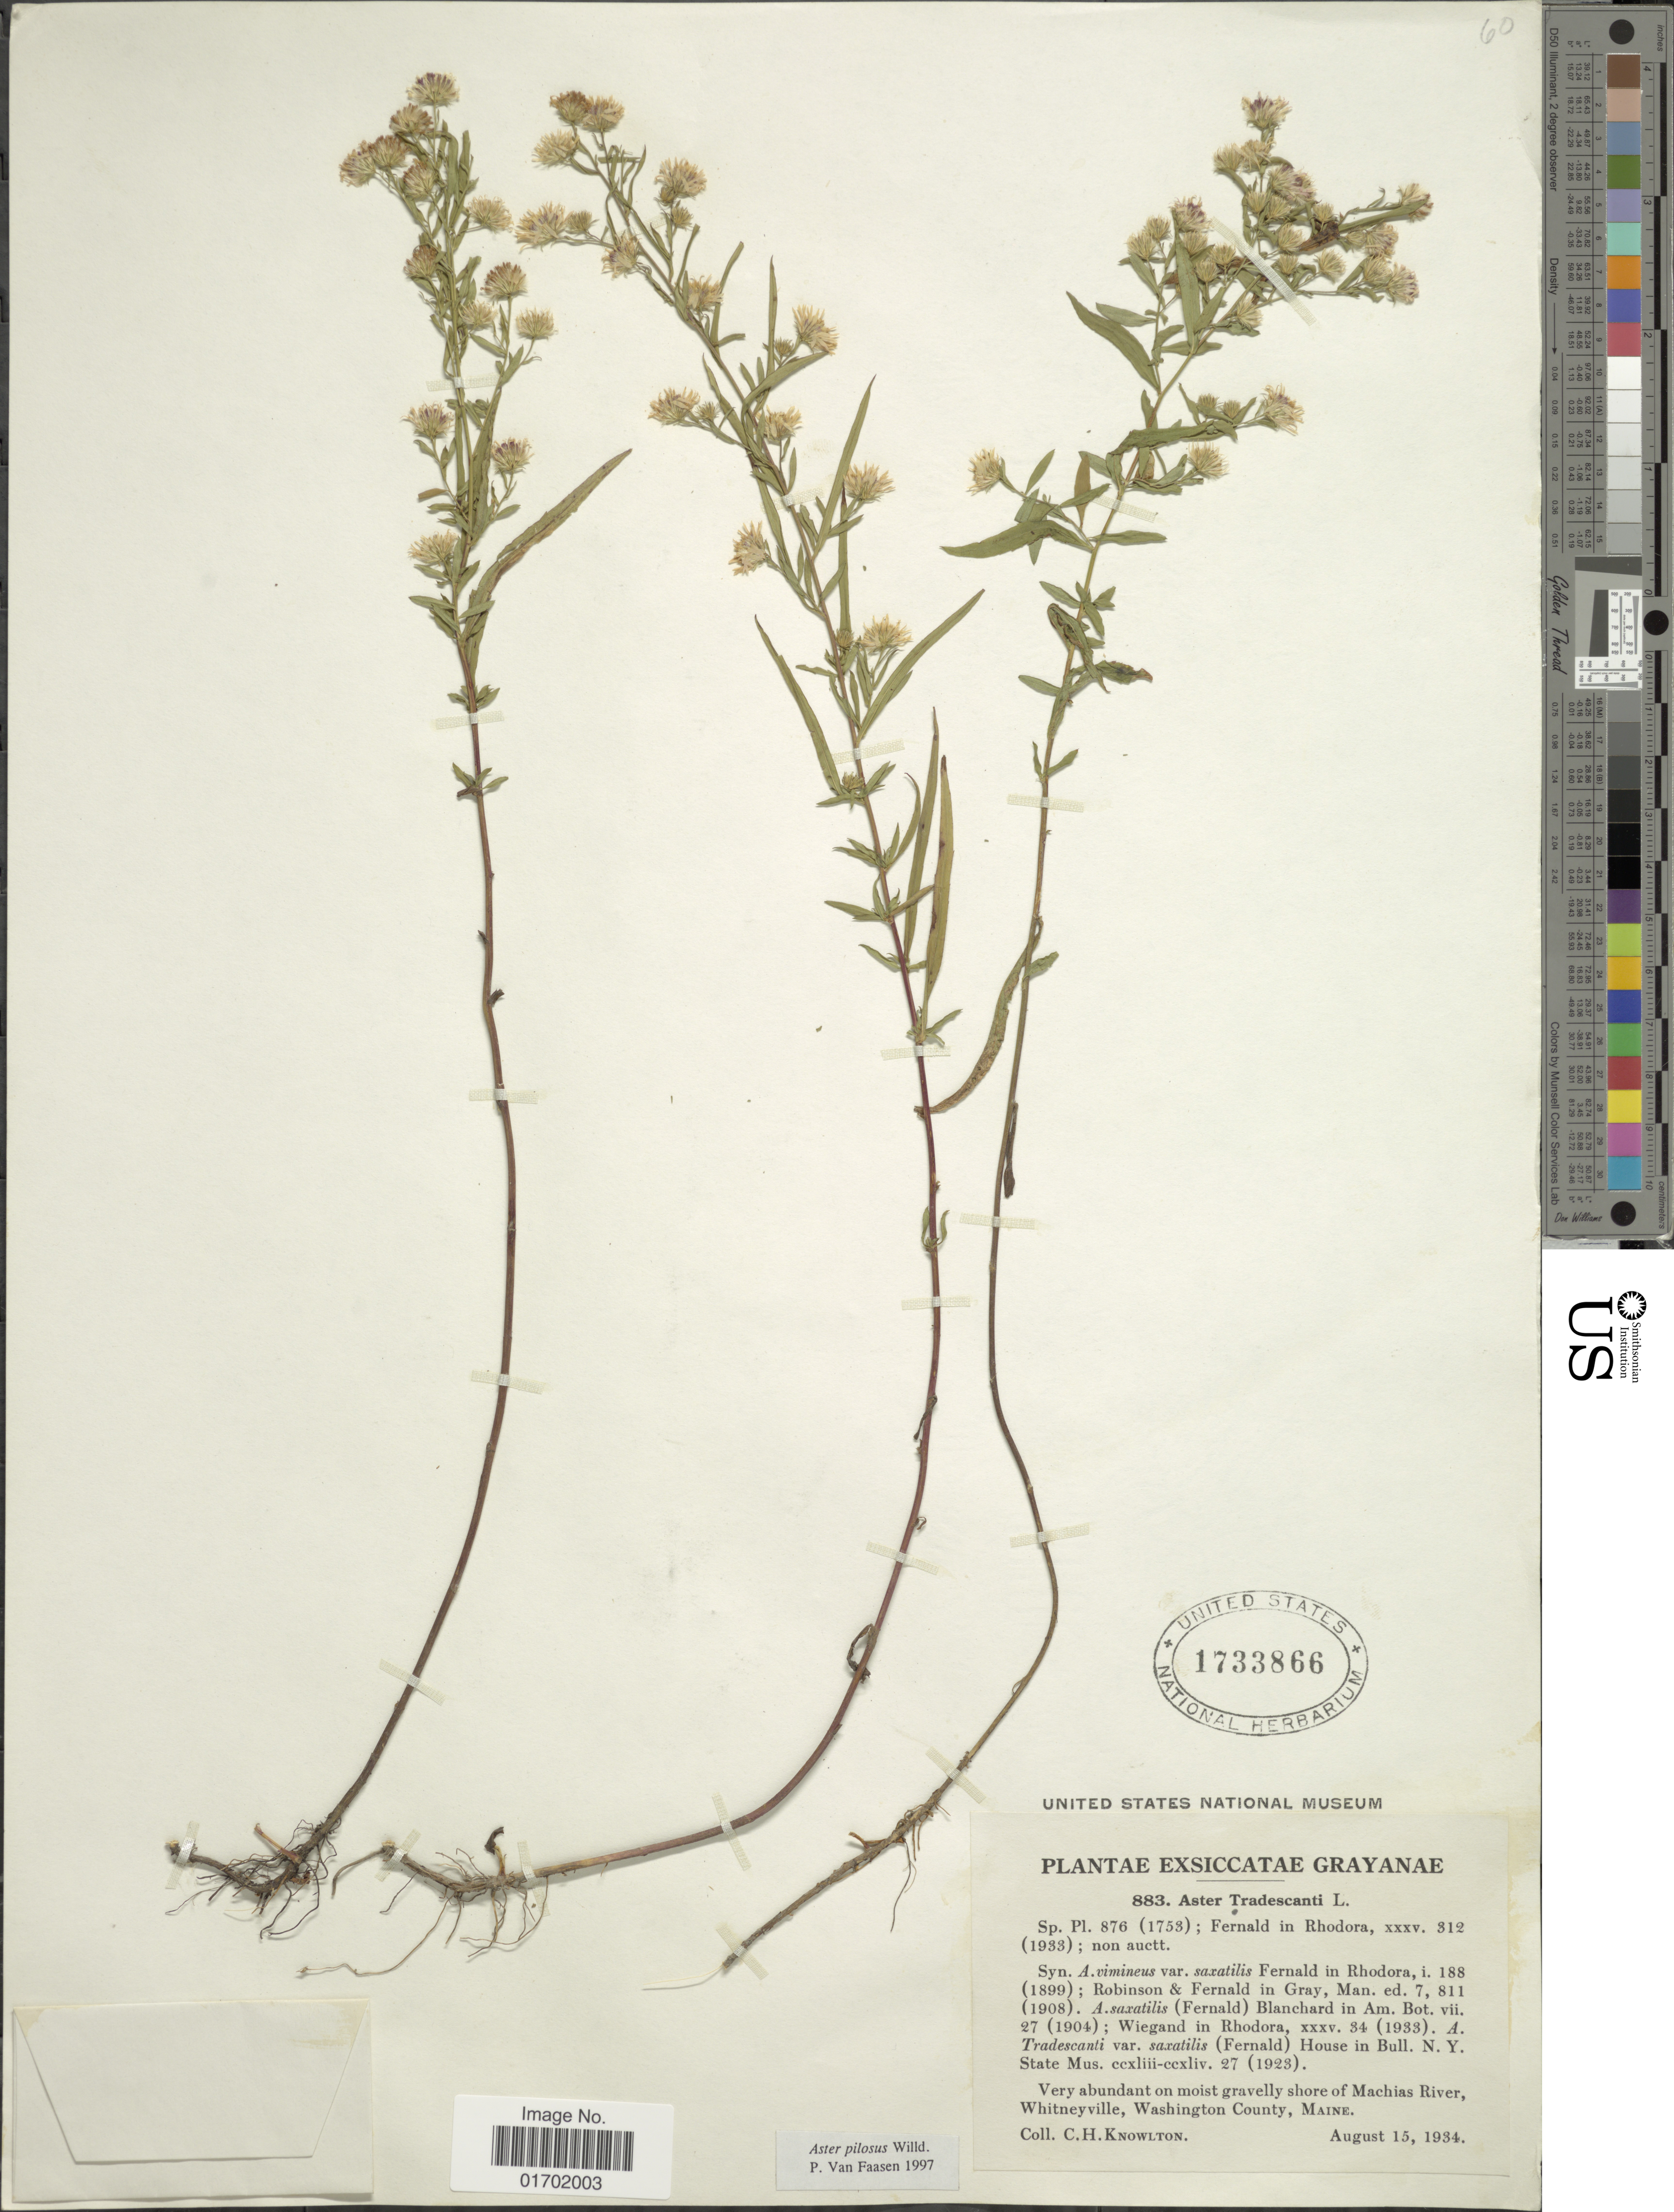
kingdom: Plantae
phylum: Tracheophyta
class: Magnoliopsida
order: Asterales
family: Asteraceae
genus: Symphyotrichum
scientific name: Symphyotrichum pilosum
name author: (Willd.) G.L. Nesom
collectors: C. H. Knowlton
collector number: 883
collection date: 1934-08-15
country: United States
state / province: Maine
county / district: Washington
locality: Grayanae, gravelly shore of Machias River, Whitneyville, Washington County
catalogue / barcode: US 1733866